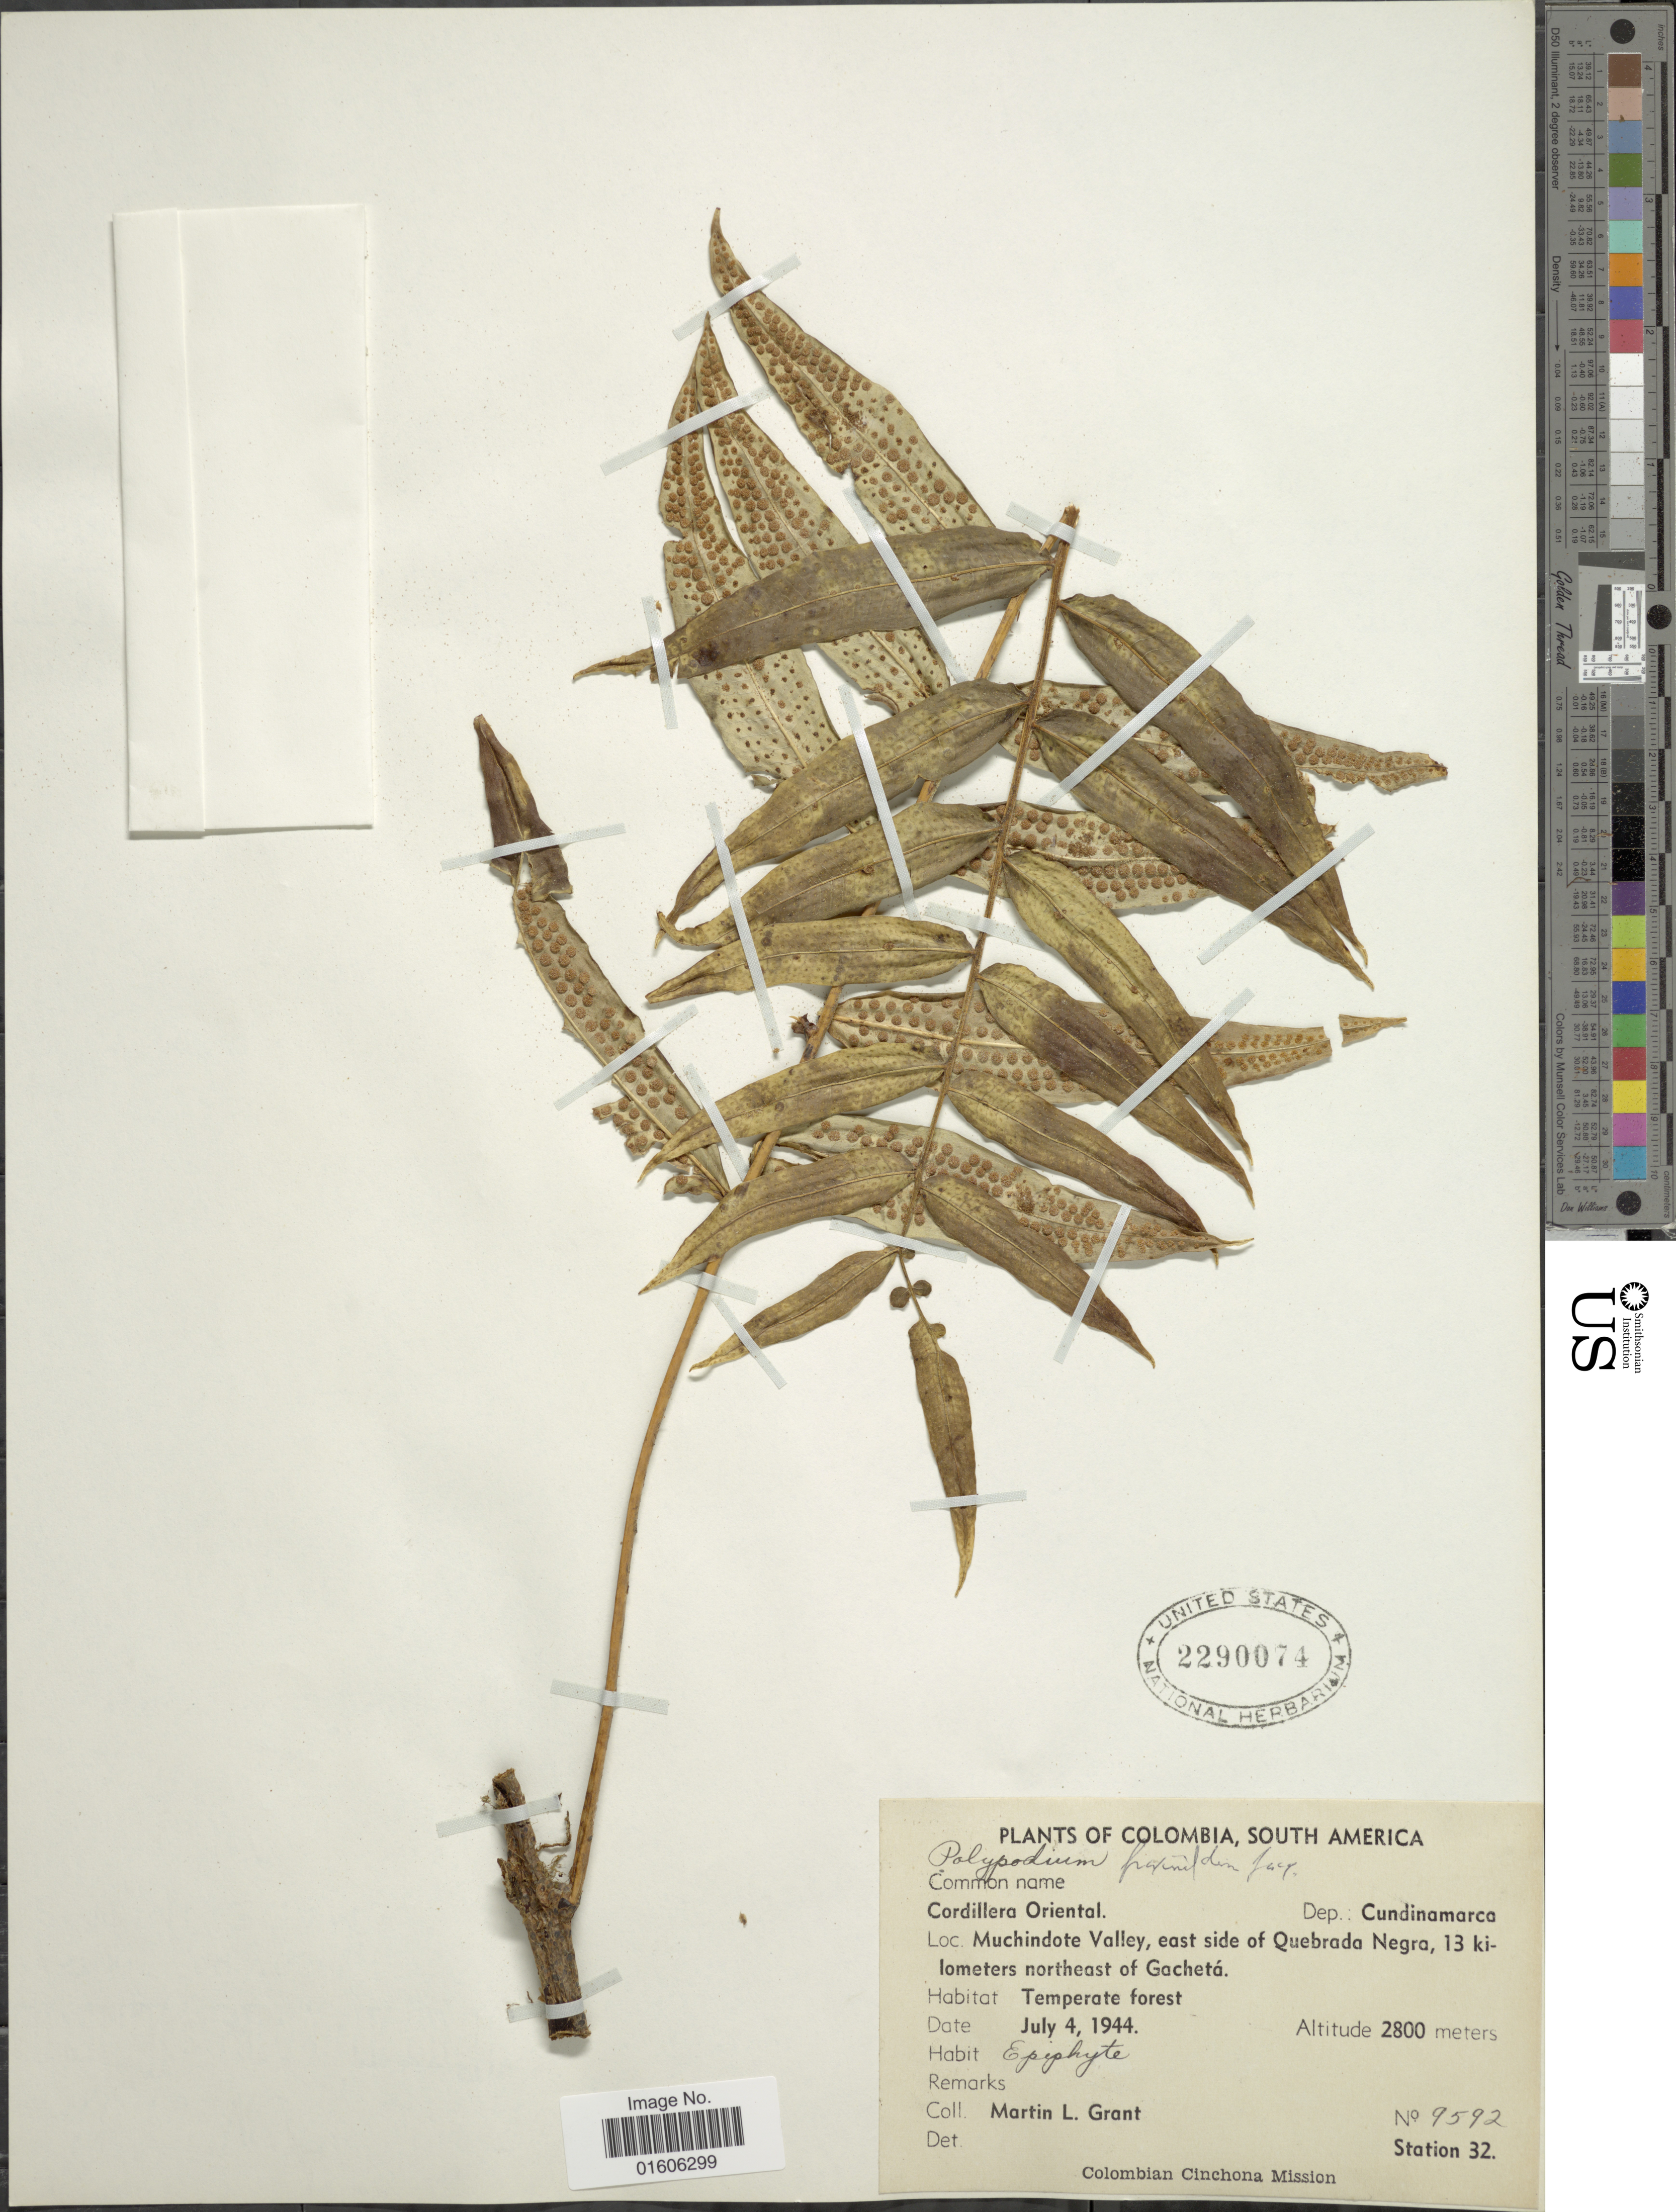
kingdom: Plantae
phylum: Tracheophyta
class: Polypodiopsida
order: Polypodiales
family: Polypodiaceae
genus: Serpocaulon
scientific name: Serpocaulon fraxinifolium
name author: (Jacq.) A.R. Sm.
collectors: M. L. Grant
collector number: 9592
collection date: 1944-07-04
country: Colombia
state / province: Cundinamarca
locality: Cordillera Oriental. Dep.: Cundinamarca. Muchindote Valley, east side of Quebrada Negra, 13 kilometers northeast of Gachetá.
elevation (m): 2800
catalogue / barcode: US 2290074